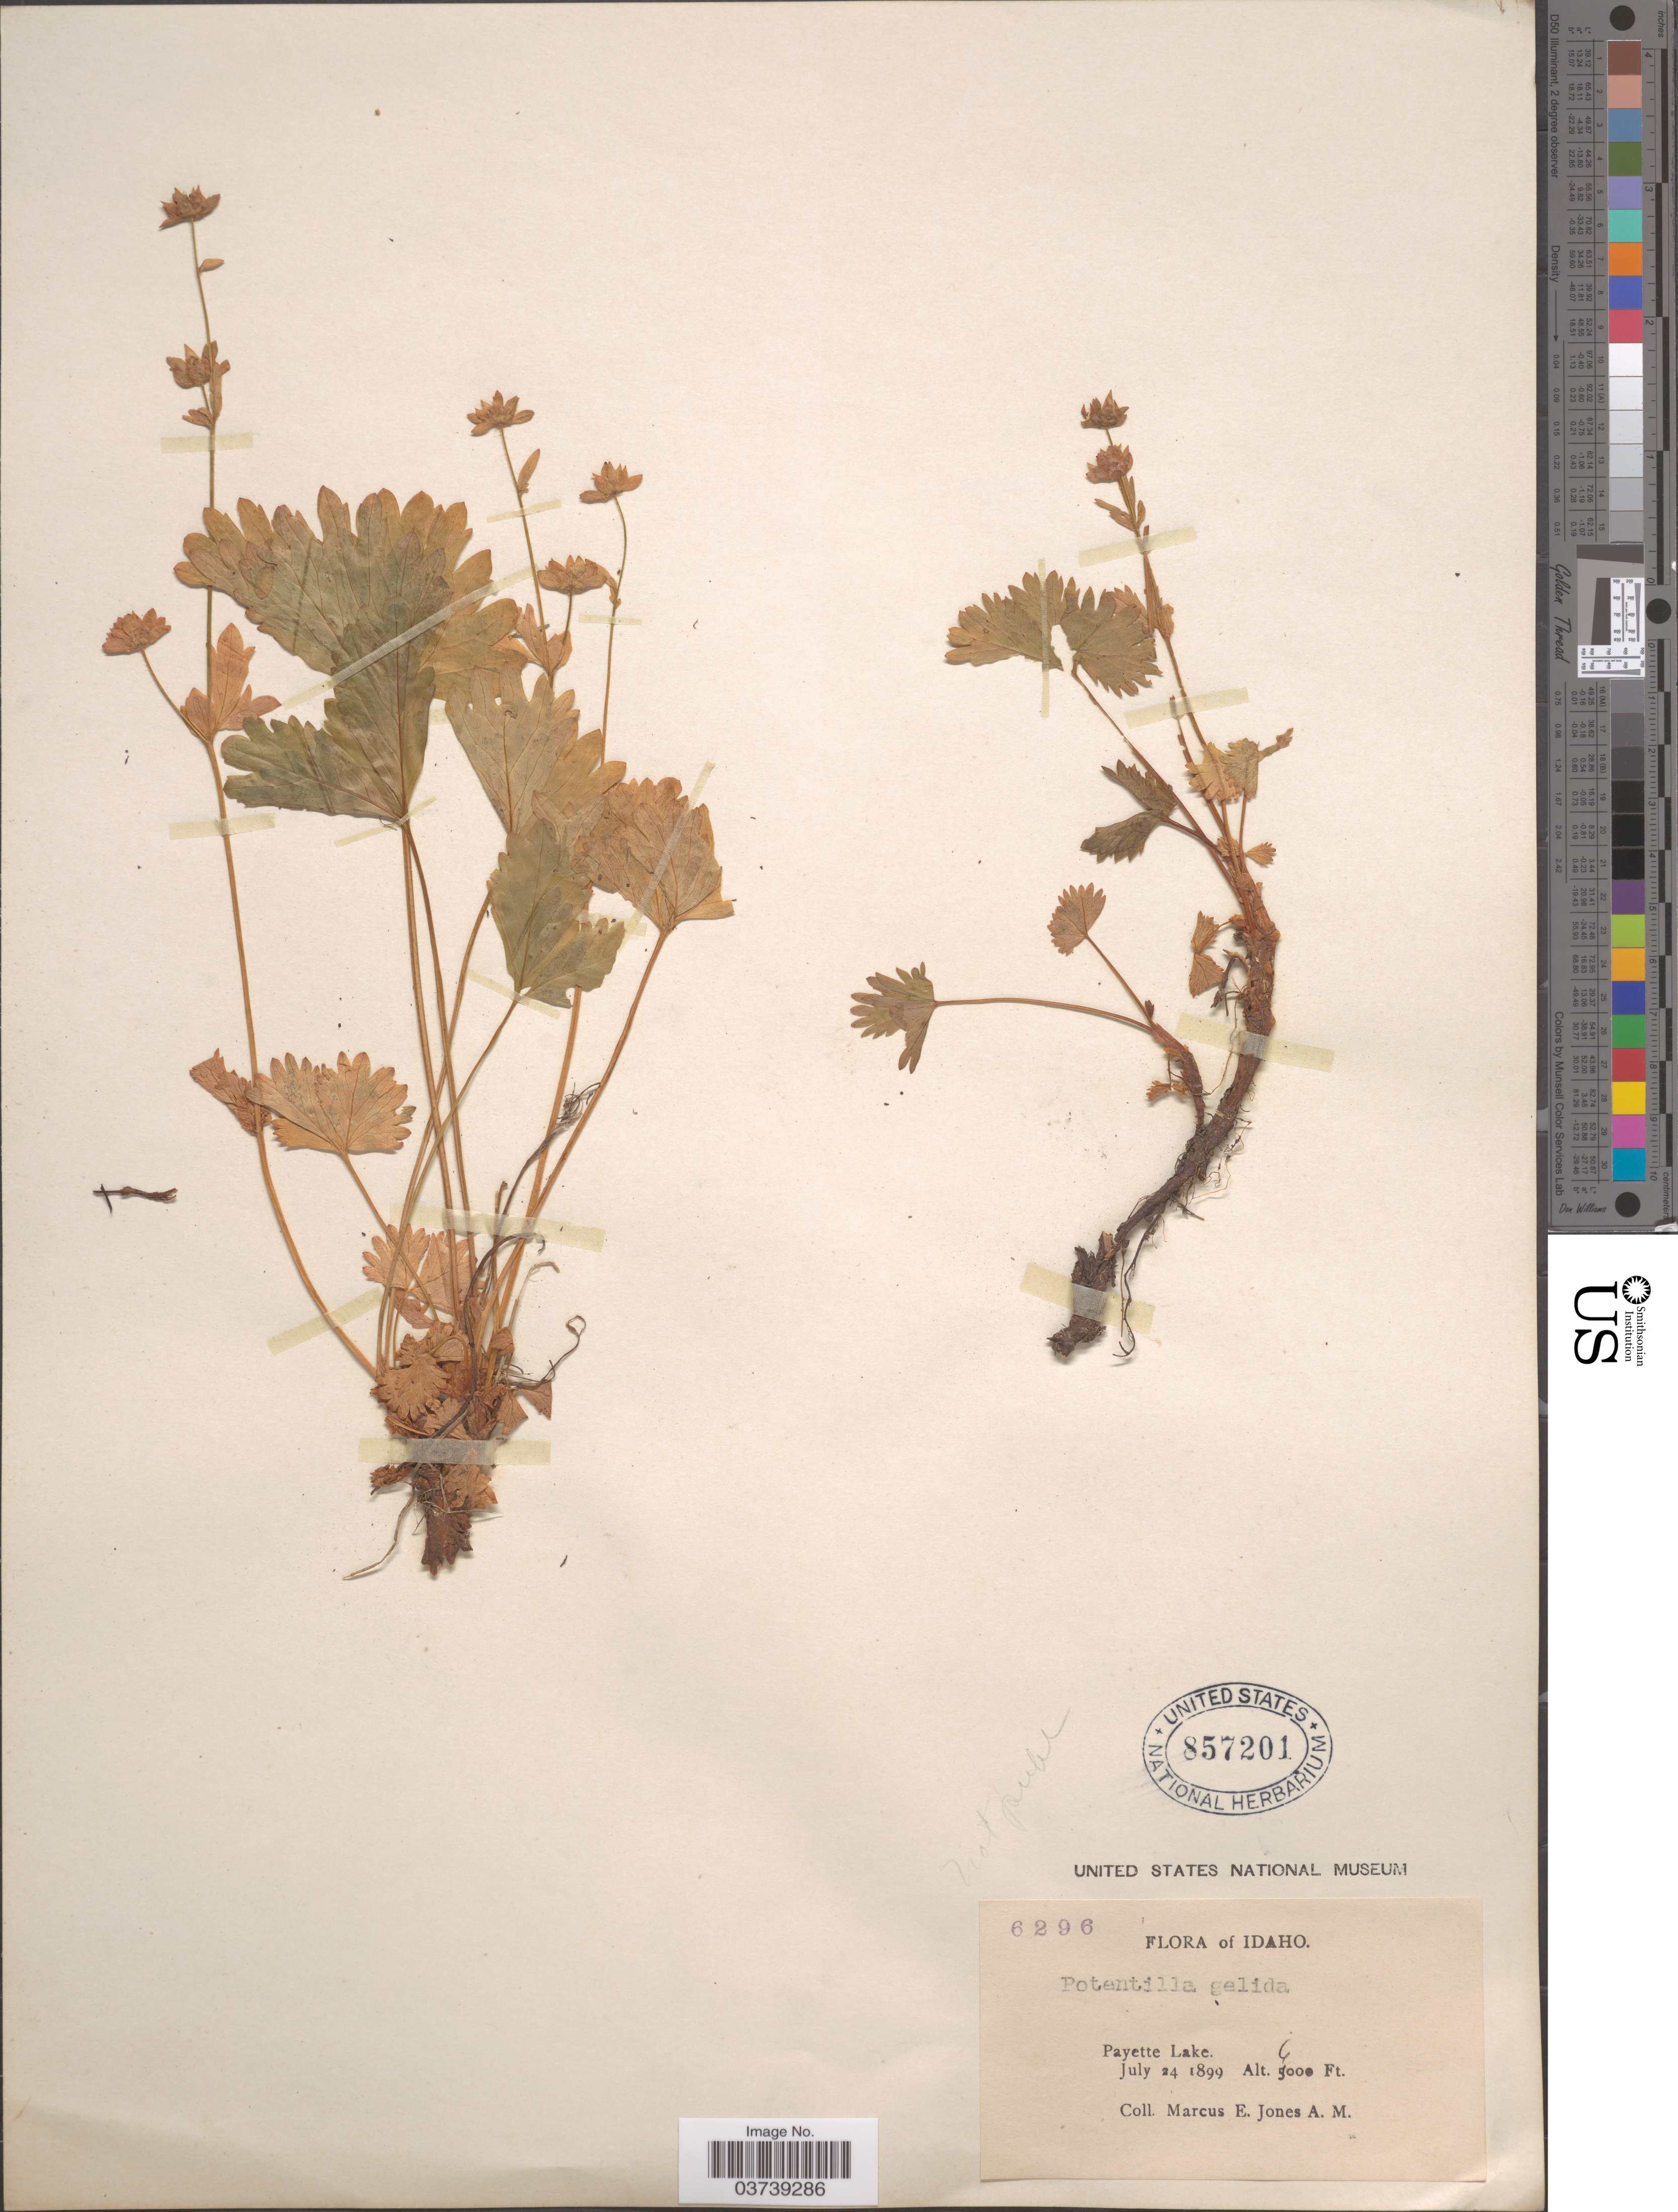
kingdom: Plantae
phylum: Tracheophyta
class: Magnoliopsida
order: Rosales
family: Rosaceae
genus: Potentilla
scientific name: Potentilla flabellifolia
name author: Hook. ex Torr. & A. Gray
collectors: M. E. Jones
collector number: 6296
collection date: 1899-07-24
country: United States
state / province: Idaho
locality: Payette Lake.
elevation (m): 1829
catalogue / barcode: US 857201